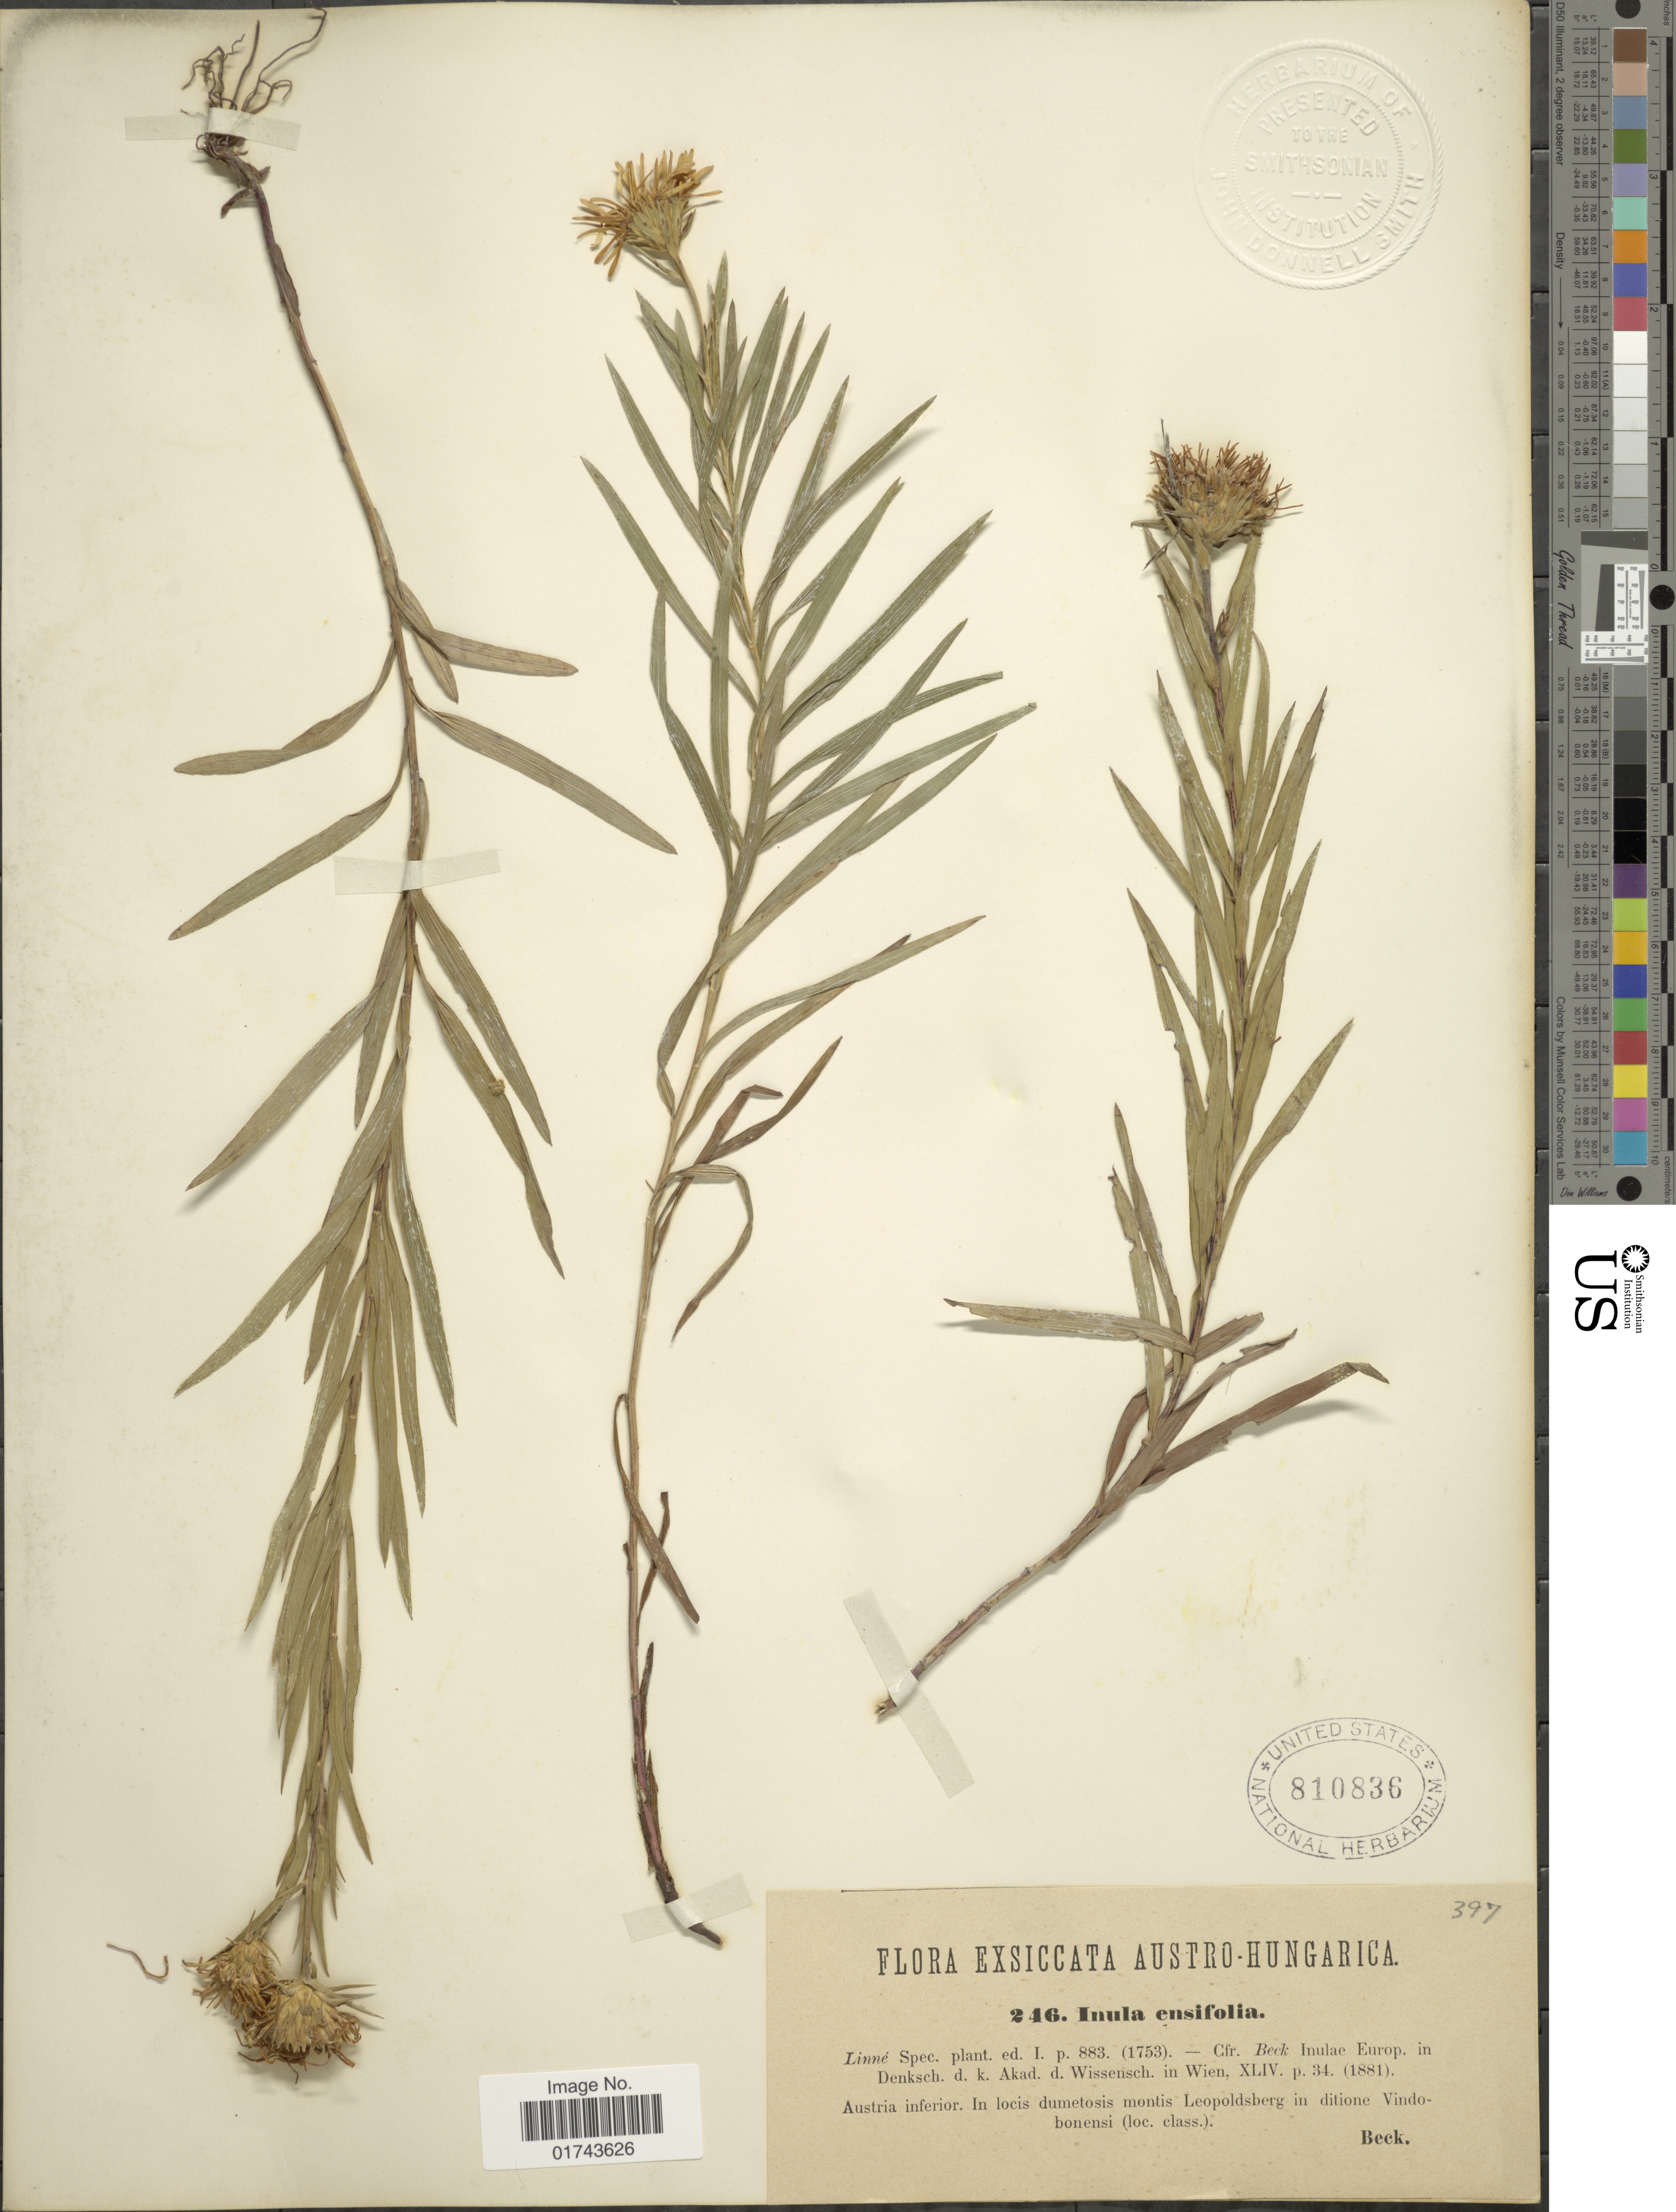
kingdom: Plantae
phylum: Tracheophyta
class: Magnoliopsida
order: Asterales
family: Asteraceae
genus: Inula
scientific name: Inula ensifolia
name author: L.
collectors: -- Beck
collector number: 246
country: Austria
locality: In locis dumetosis montis Leopoldsberg in ditione Vindobonensi (loc. class)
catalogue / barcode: US 810836